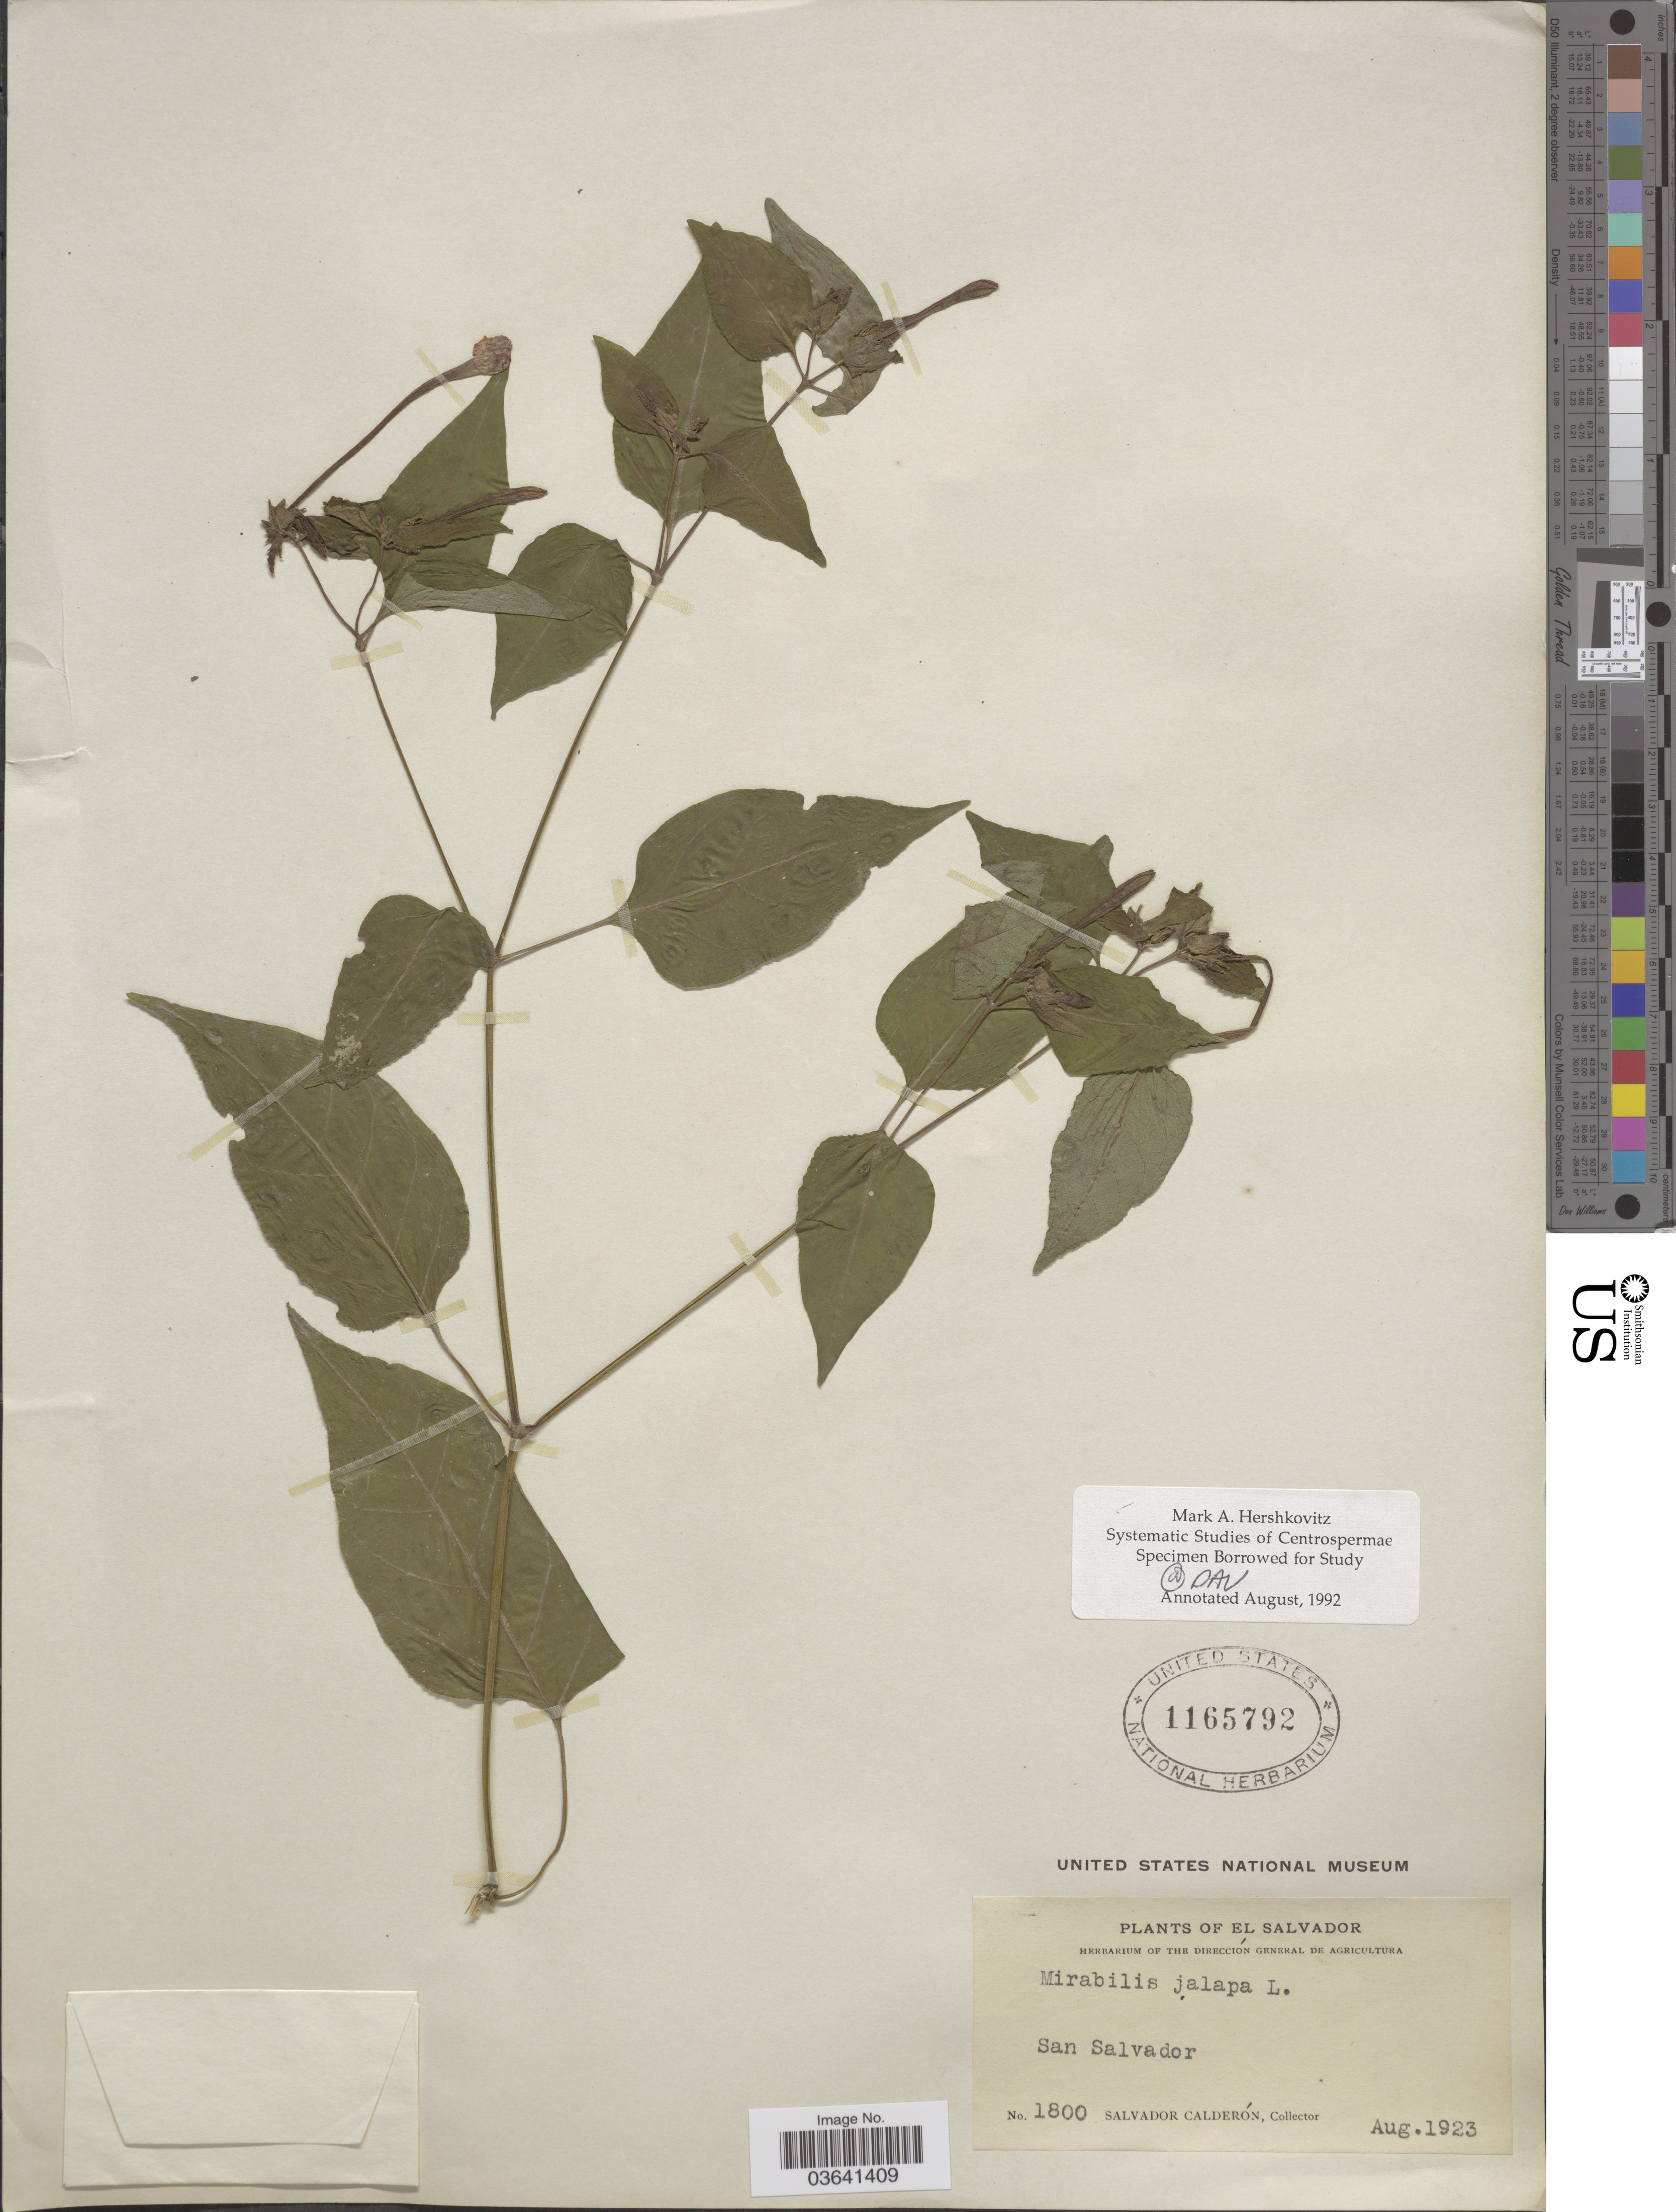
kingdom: Plantae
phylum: Tracheophyta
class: Magnoliopsida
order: Caryophyllales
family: Nyctaginaceae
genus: Mirabilis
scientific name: Mirabilis jalapa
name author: L.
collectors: S. Calderón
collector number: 1800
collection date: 1923-08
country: El Salvador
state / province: San Salvador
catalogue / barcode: US 1165792